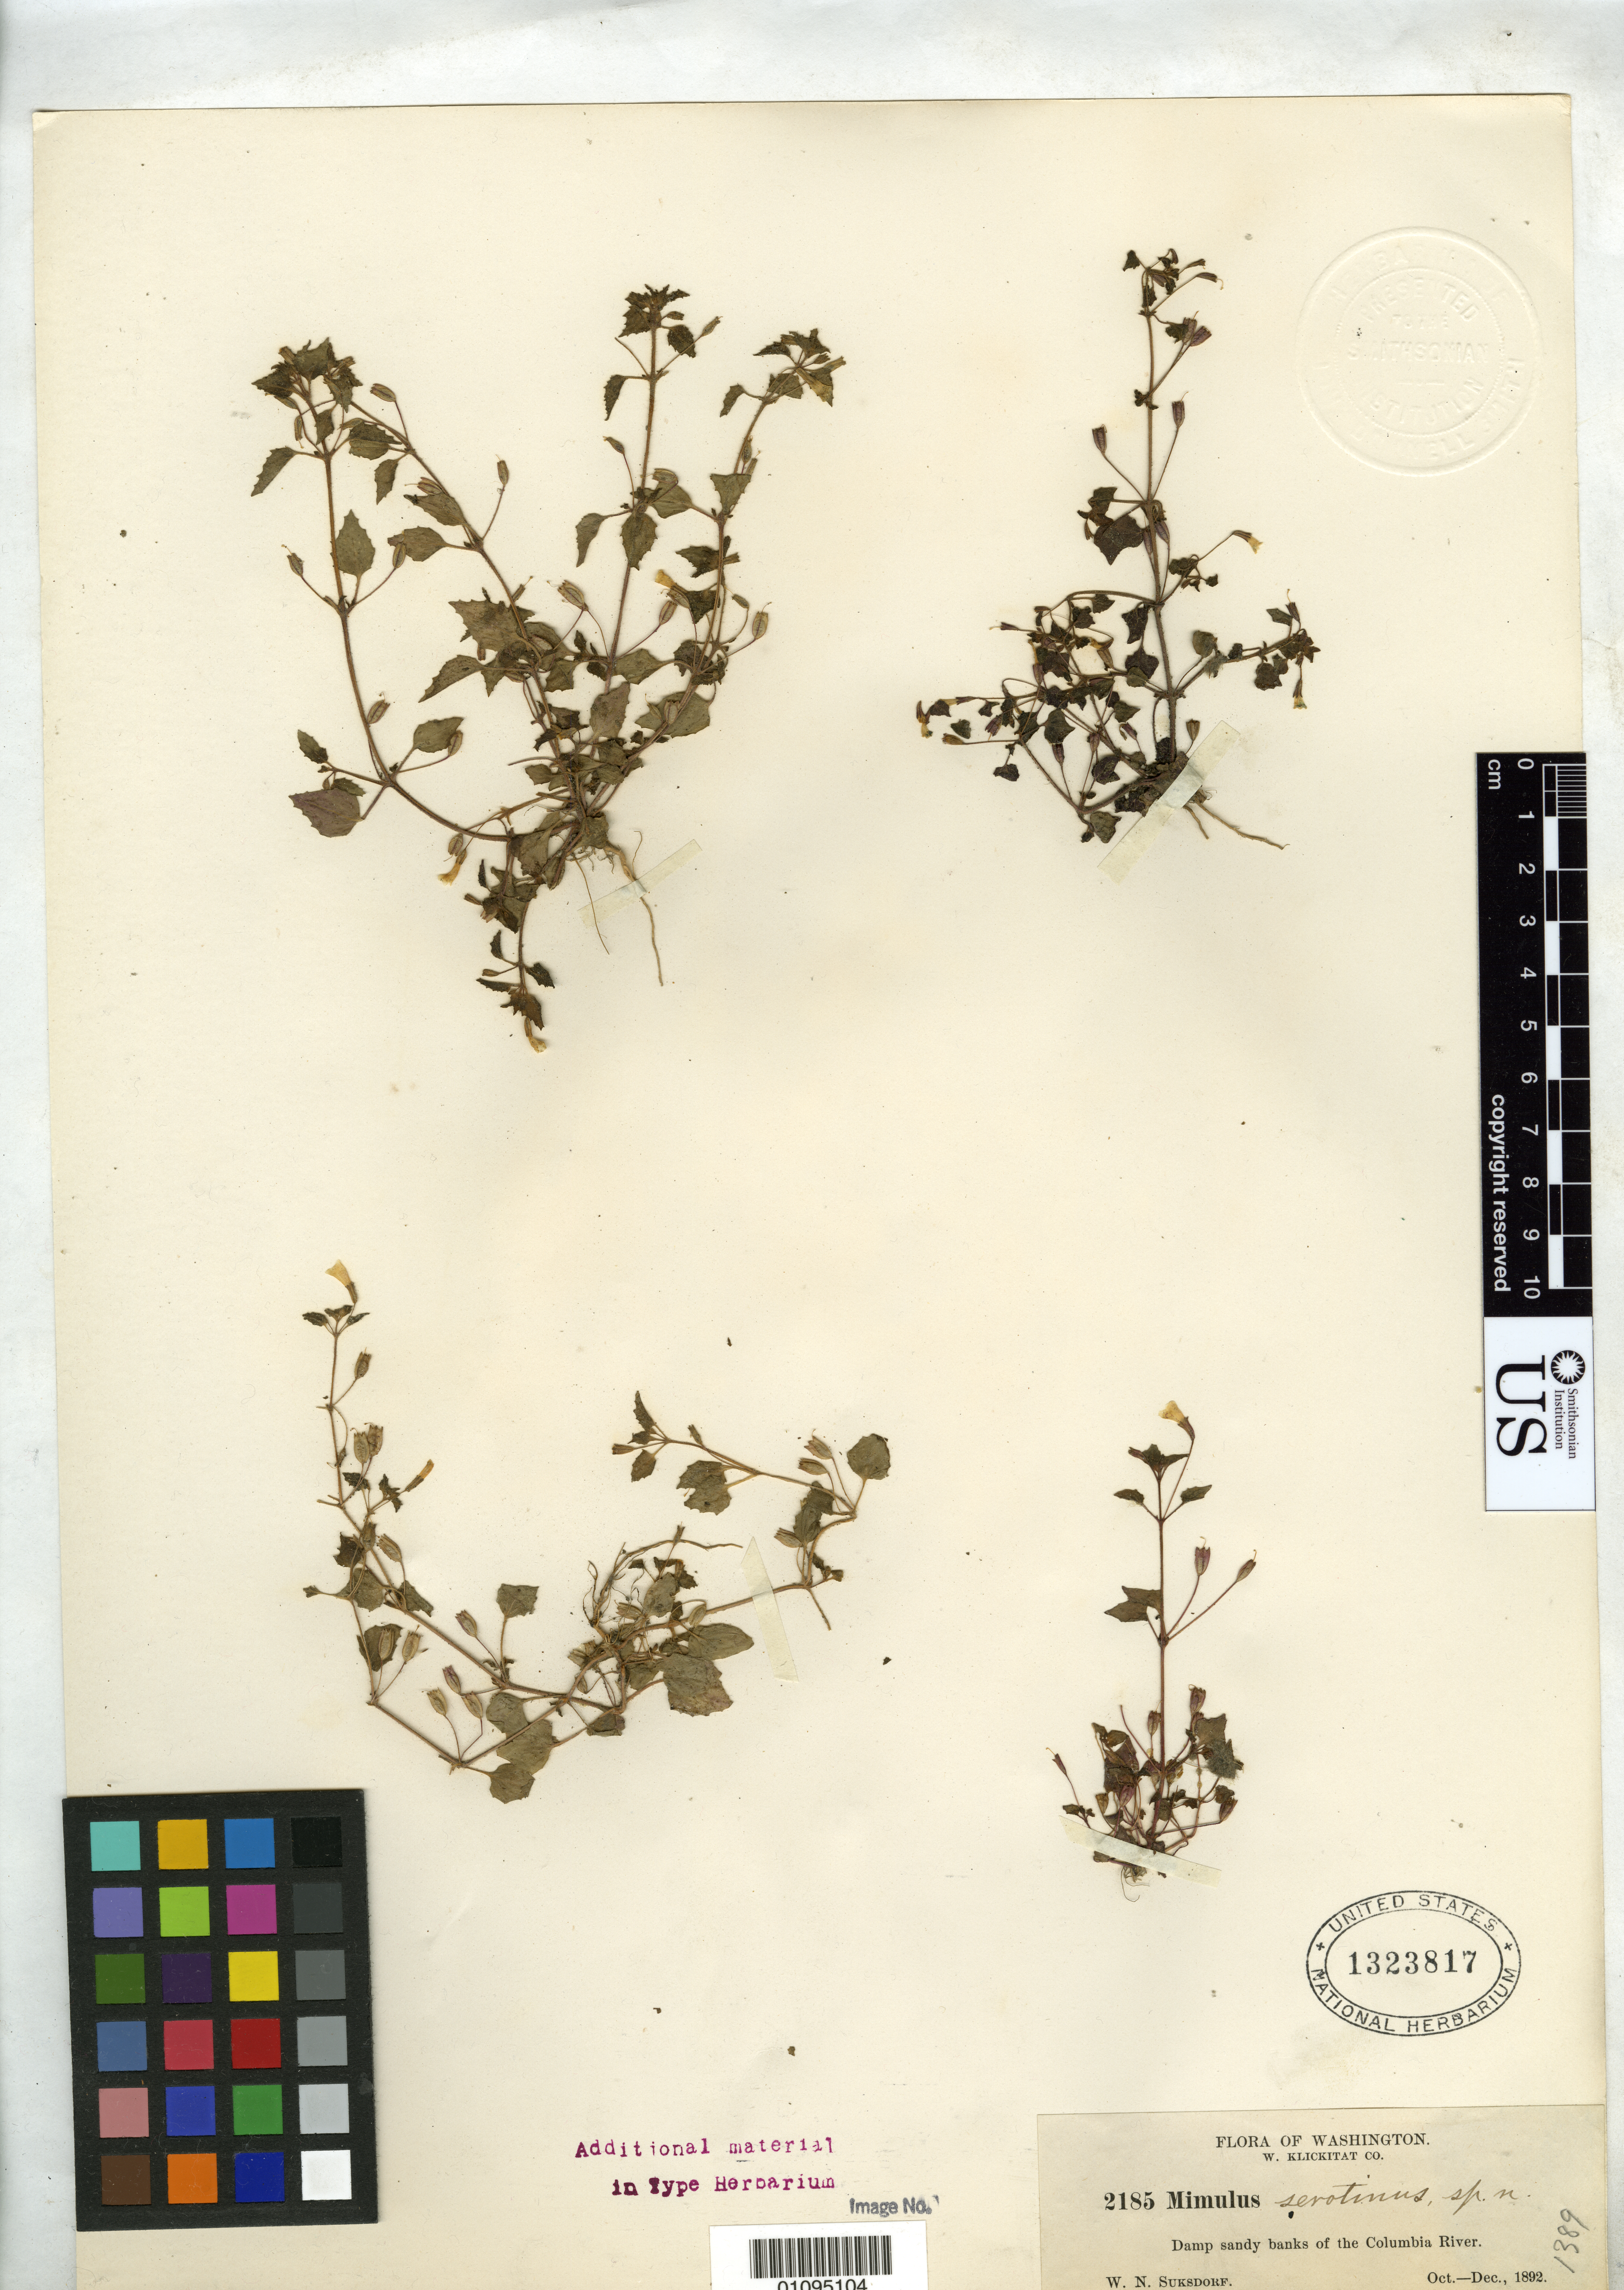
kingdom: Plantae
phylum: Tracheophyta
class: Magnoliopsida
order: Lamiales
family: Phrymaceae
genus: Mimulus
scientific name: Mimulus serotinus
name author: Suksd.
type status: Isotype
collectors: W. N. Suksdorf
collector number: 2185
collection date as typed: Oct 1892 to -- Dec 1892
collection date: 1892-10/1892-12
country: United States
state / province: Washington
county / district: Klickitat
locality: Banks of Columbia River.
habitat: Dry sandy banks.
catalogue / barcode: US 1323817